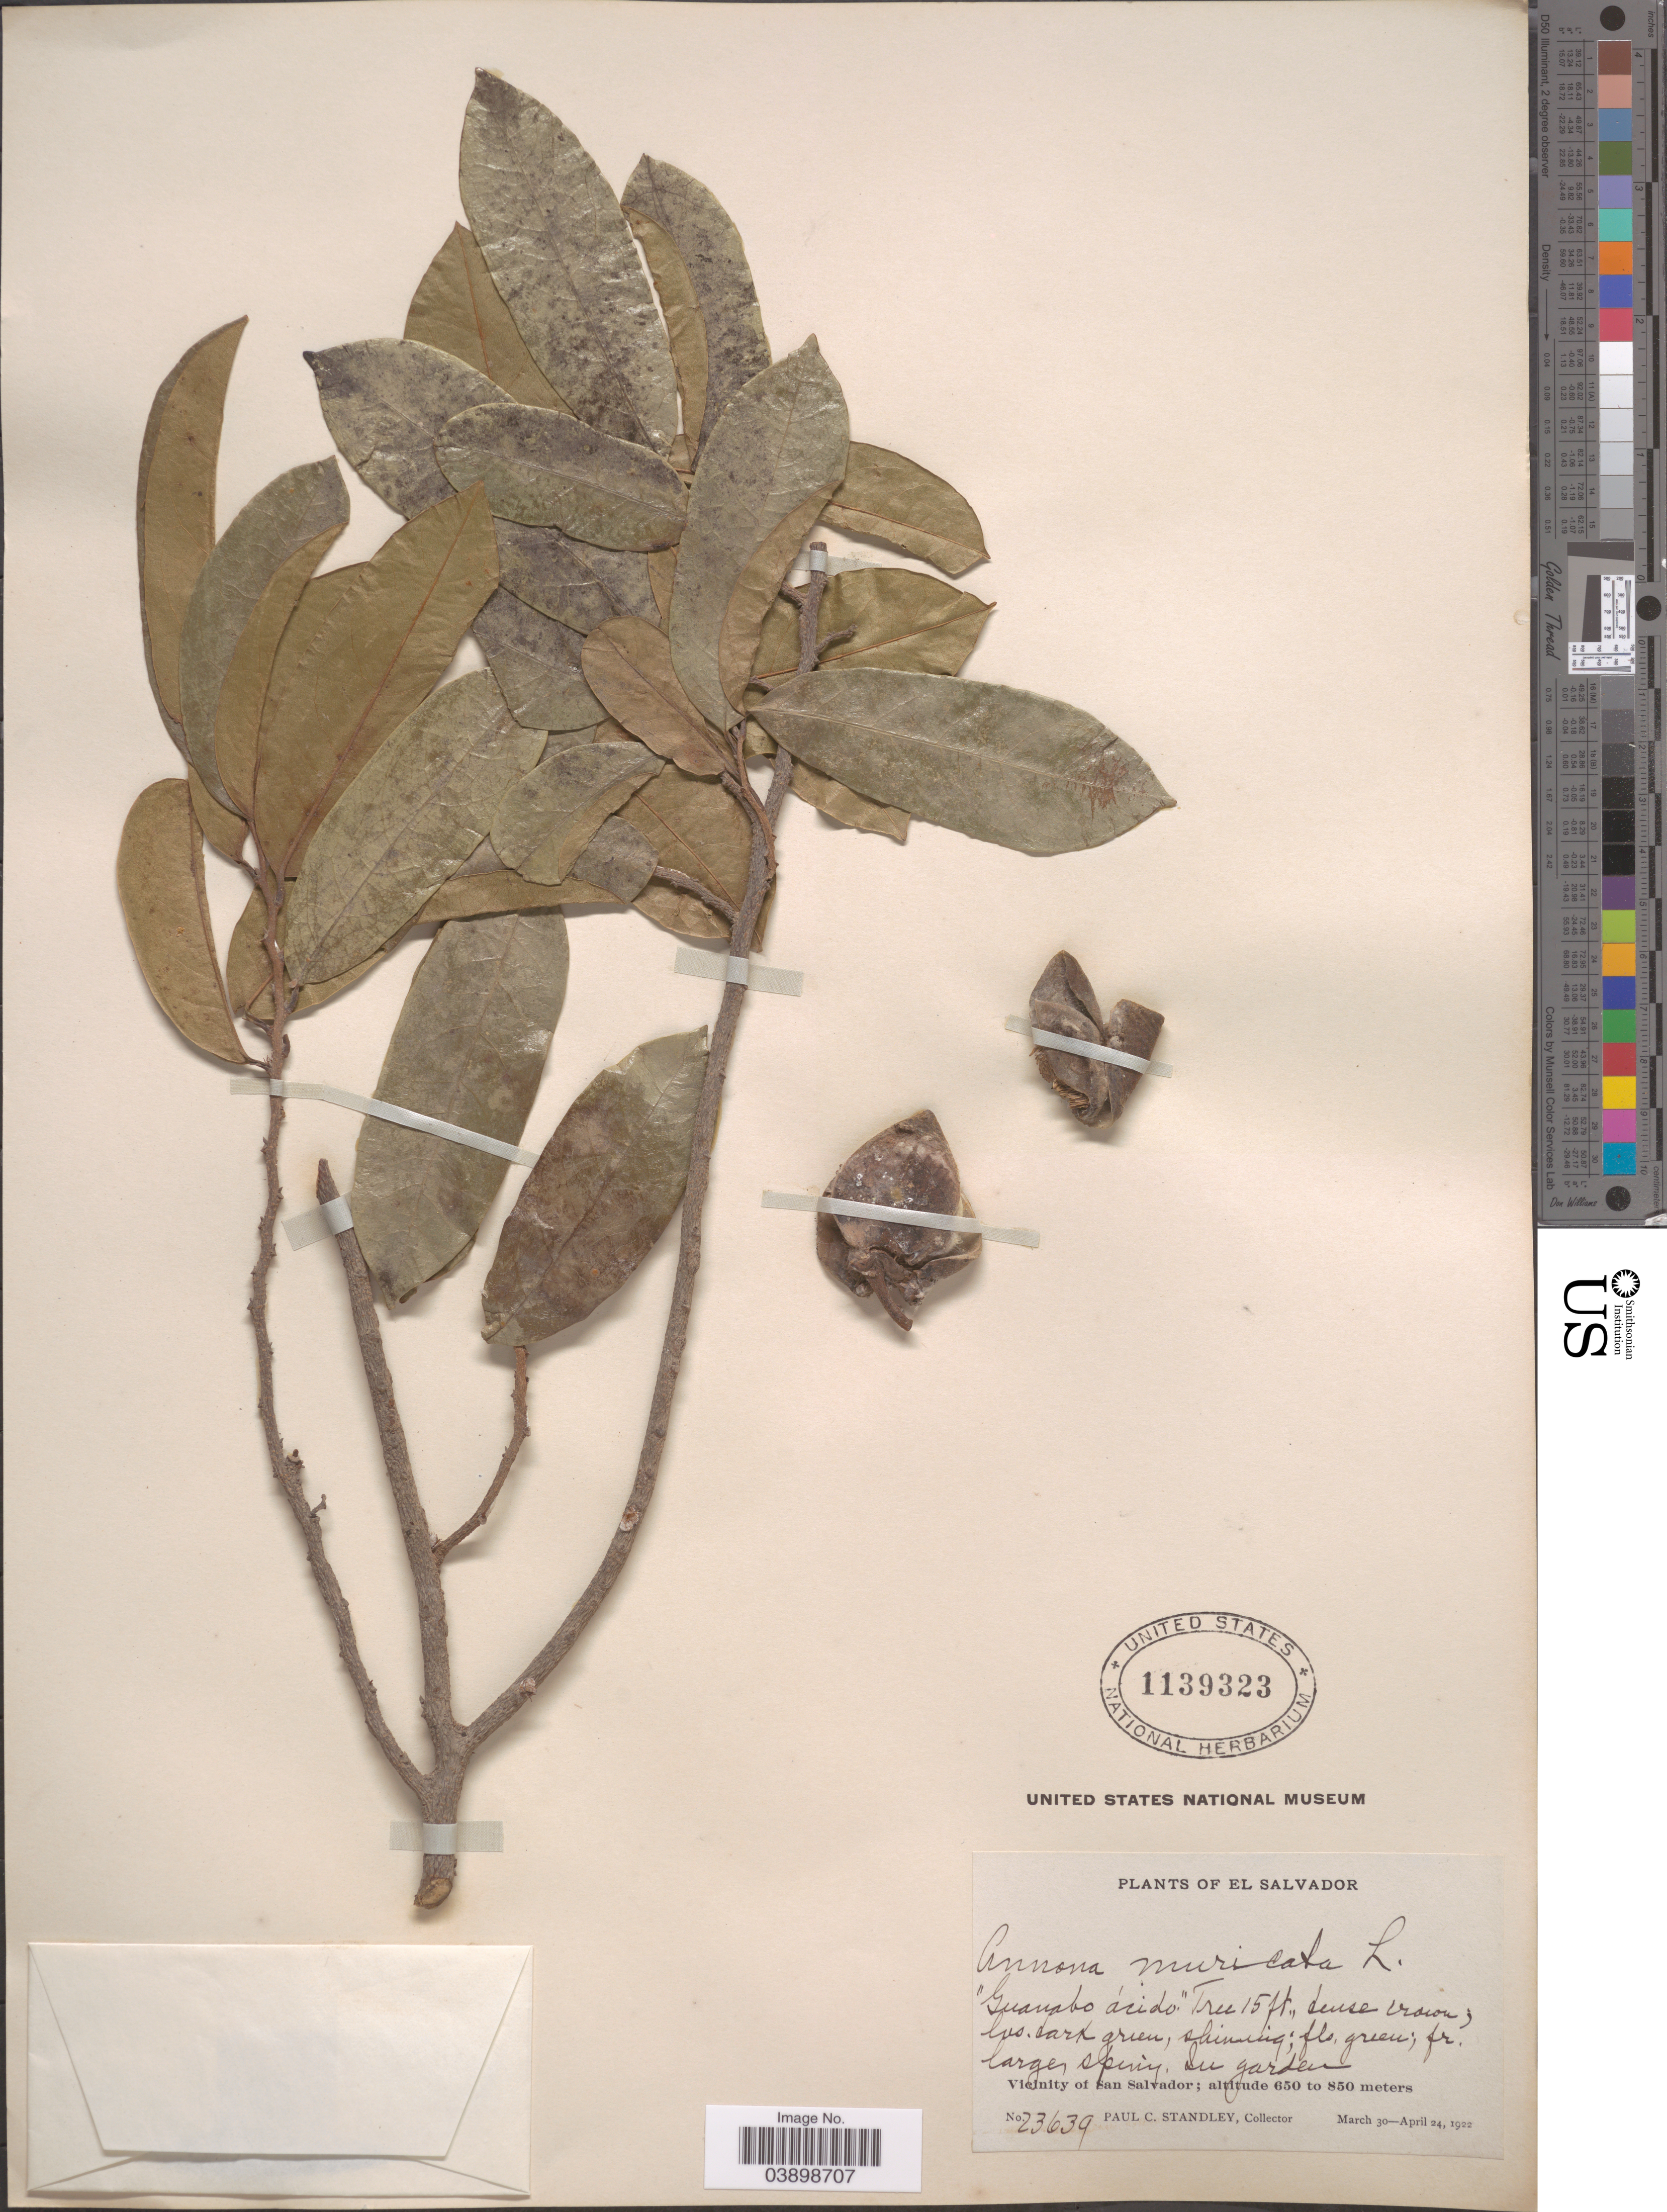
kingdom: Plantae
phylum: Tracheophyta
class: Magnoliopsida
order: Magnoliales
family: Annonaceae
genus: Annona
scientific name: Annona muricata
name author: L.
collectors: P. C. Standley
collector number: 23639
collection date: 1922-03-30/1922-04-24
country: El Salvador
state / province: San Salvador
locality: In garden. Vicinity of San Salvador.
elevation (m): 650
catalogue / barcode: US 1139323